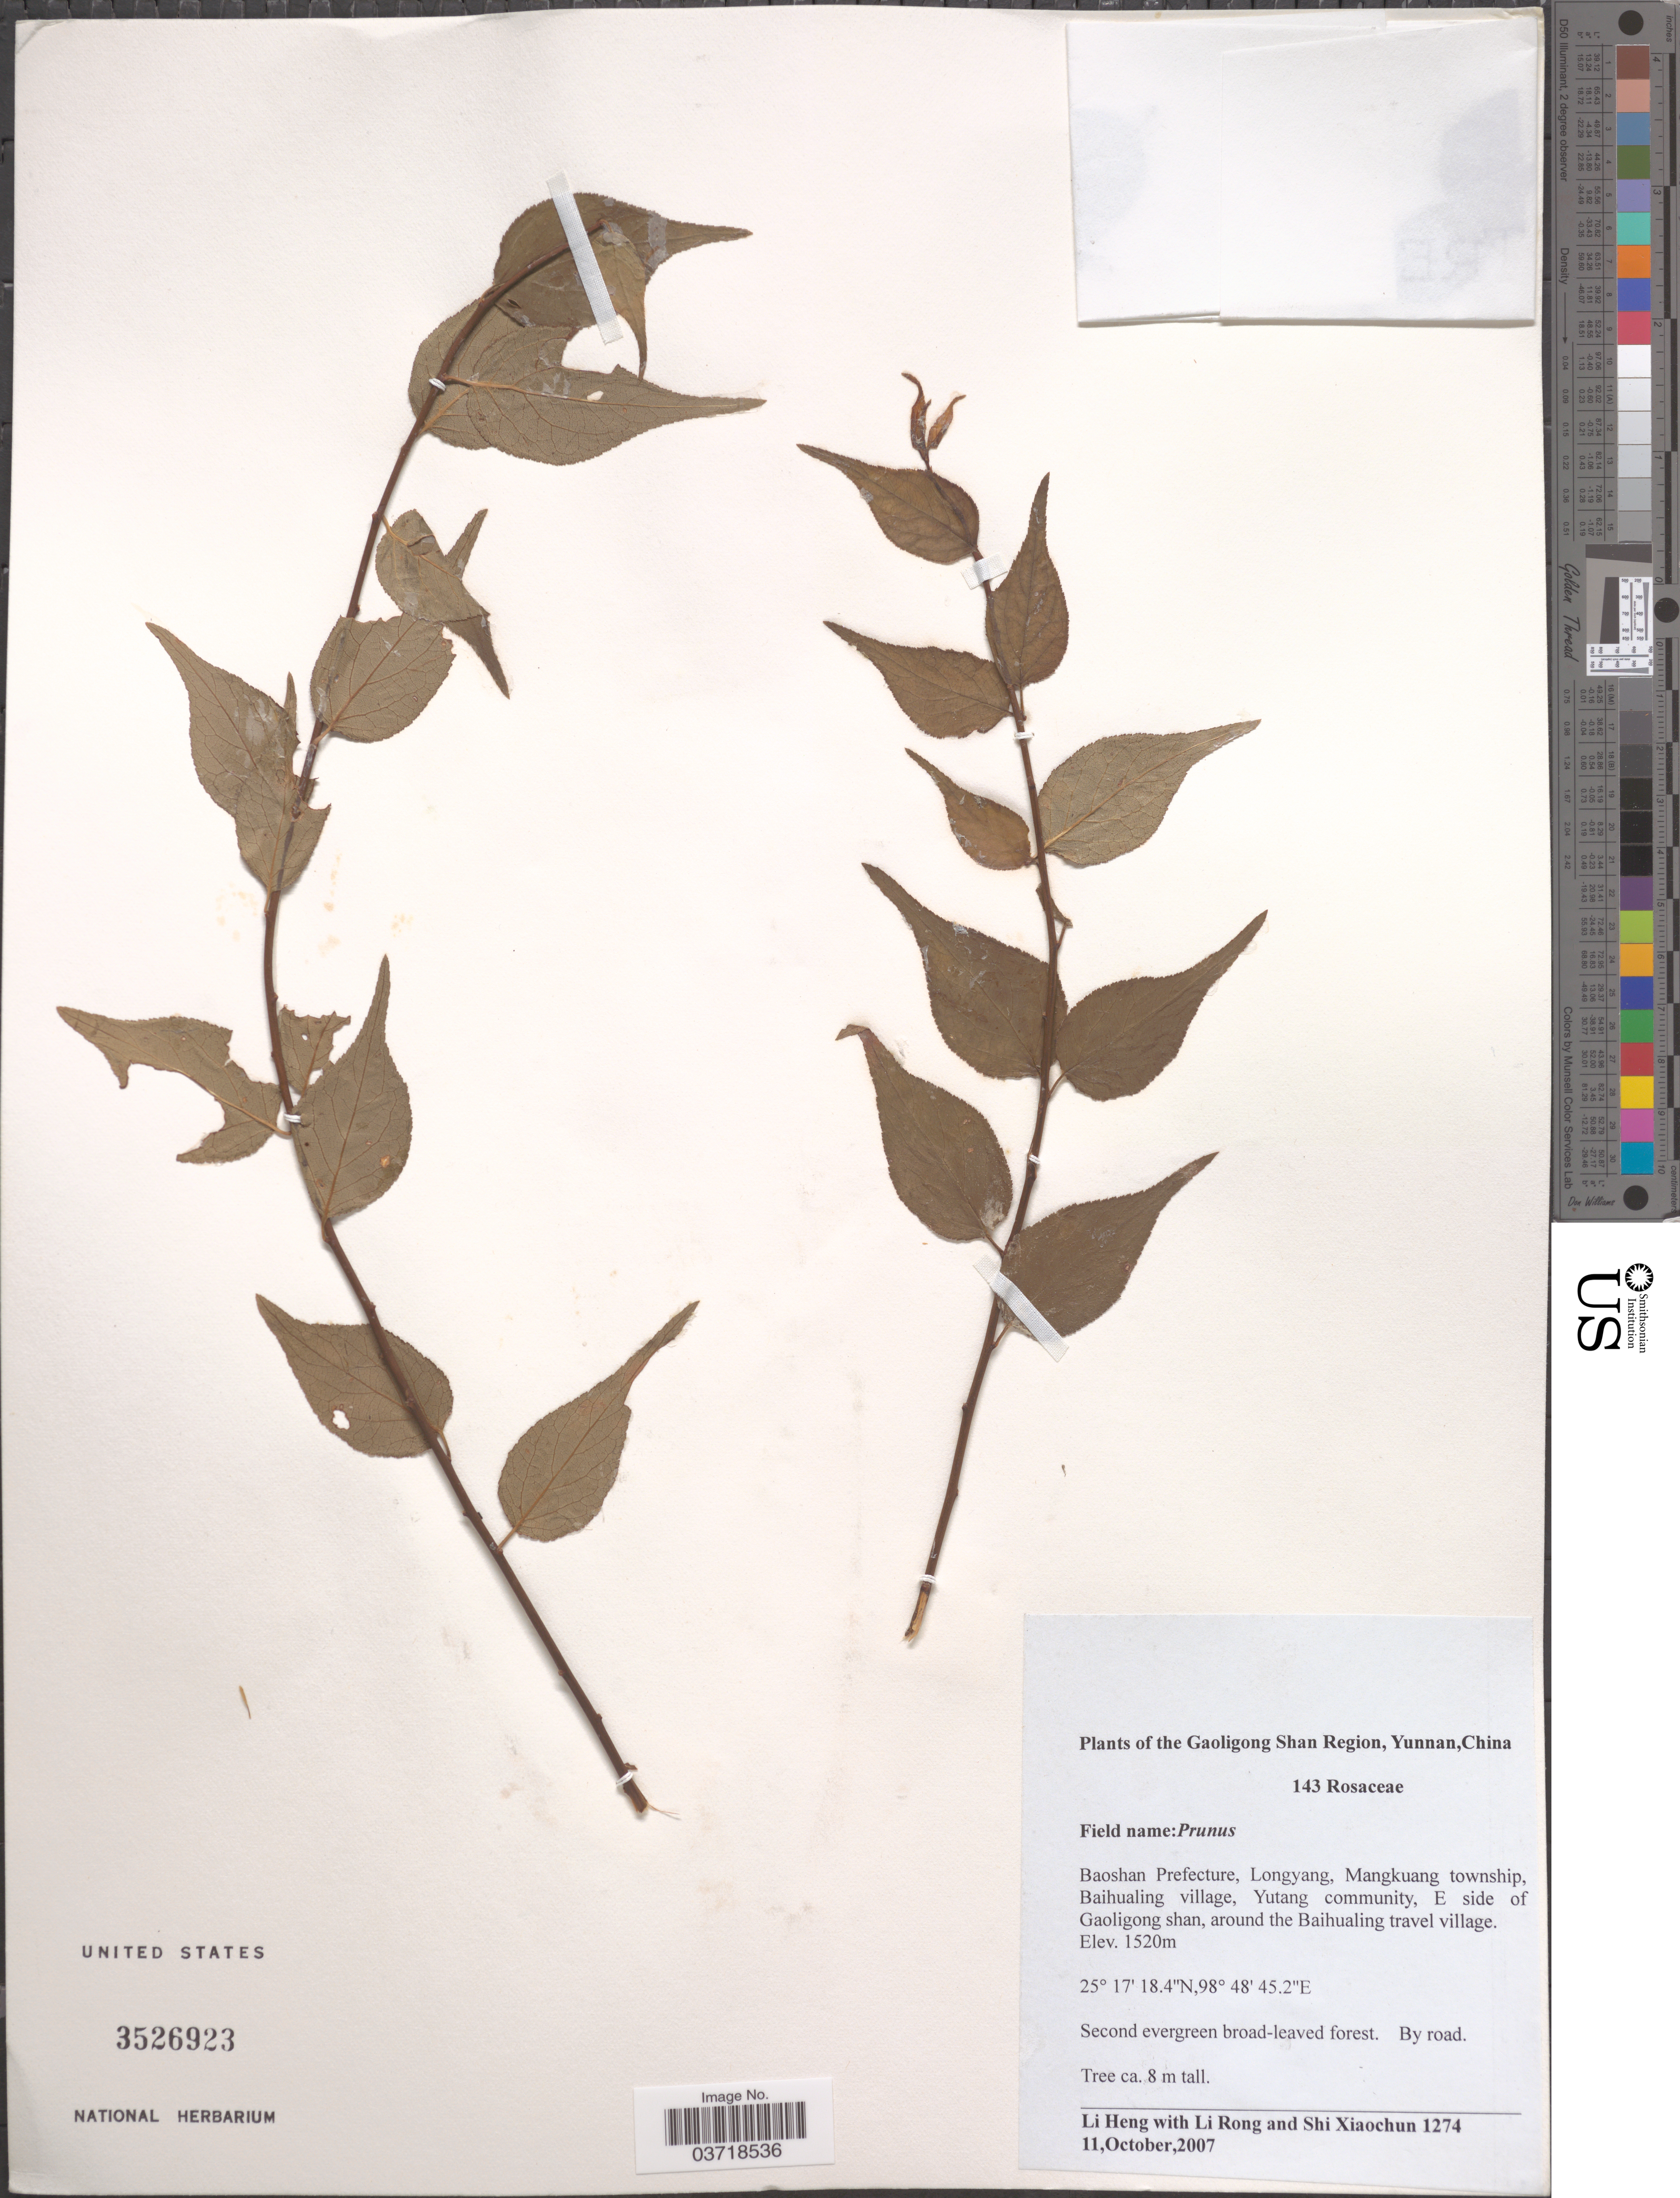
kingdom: Plantae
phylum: Tracheophyta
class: Magnoliopsida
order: Rosales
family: Rosaceae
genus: Prunus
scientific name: Prunus sp.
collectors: L. Heng, R. Li & X. C. Shi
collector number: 1274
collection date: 2007-10-11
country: China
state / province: Yunnan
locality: Gaoligong Shan Region. Baoshan Prefecture, Longyang, Mangkuang township, Baihualing village, Yutang community, E side of Gaoligong shan, around the Baihualing travel village.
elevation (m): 1520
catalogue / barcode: US 3526923